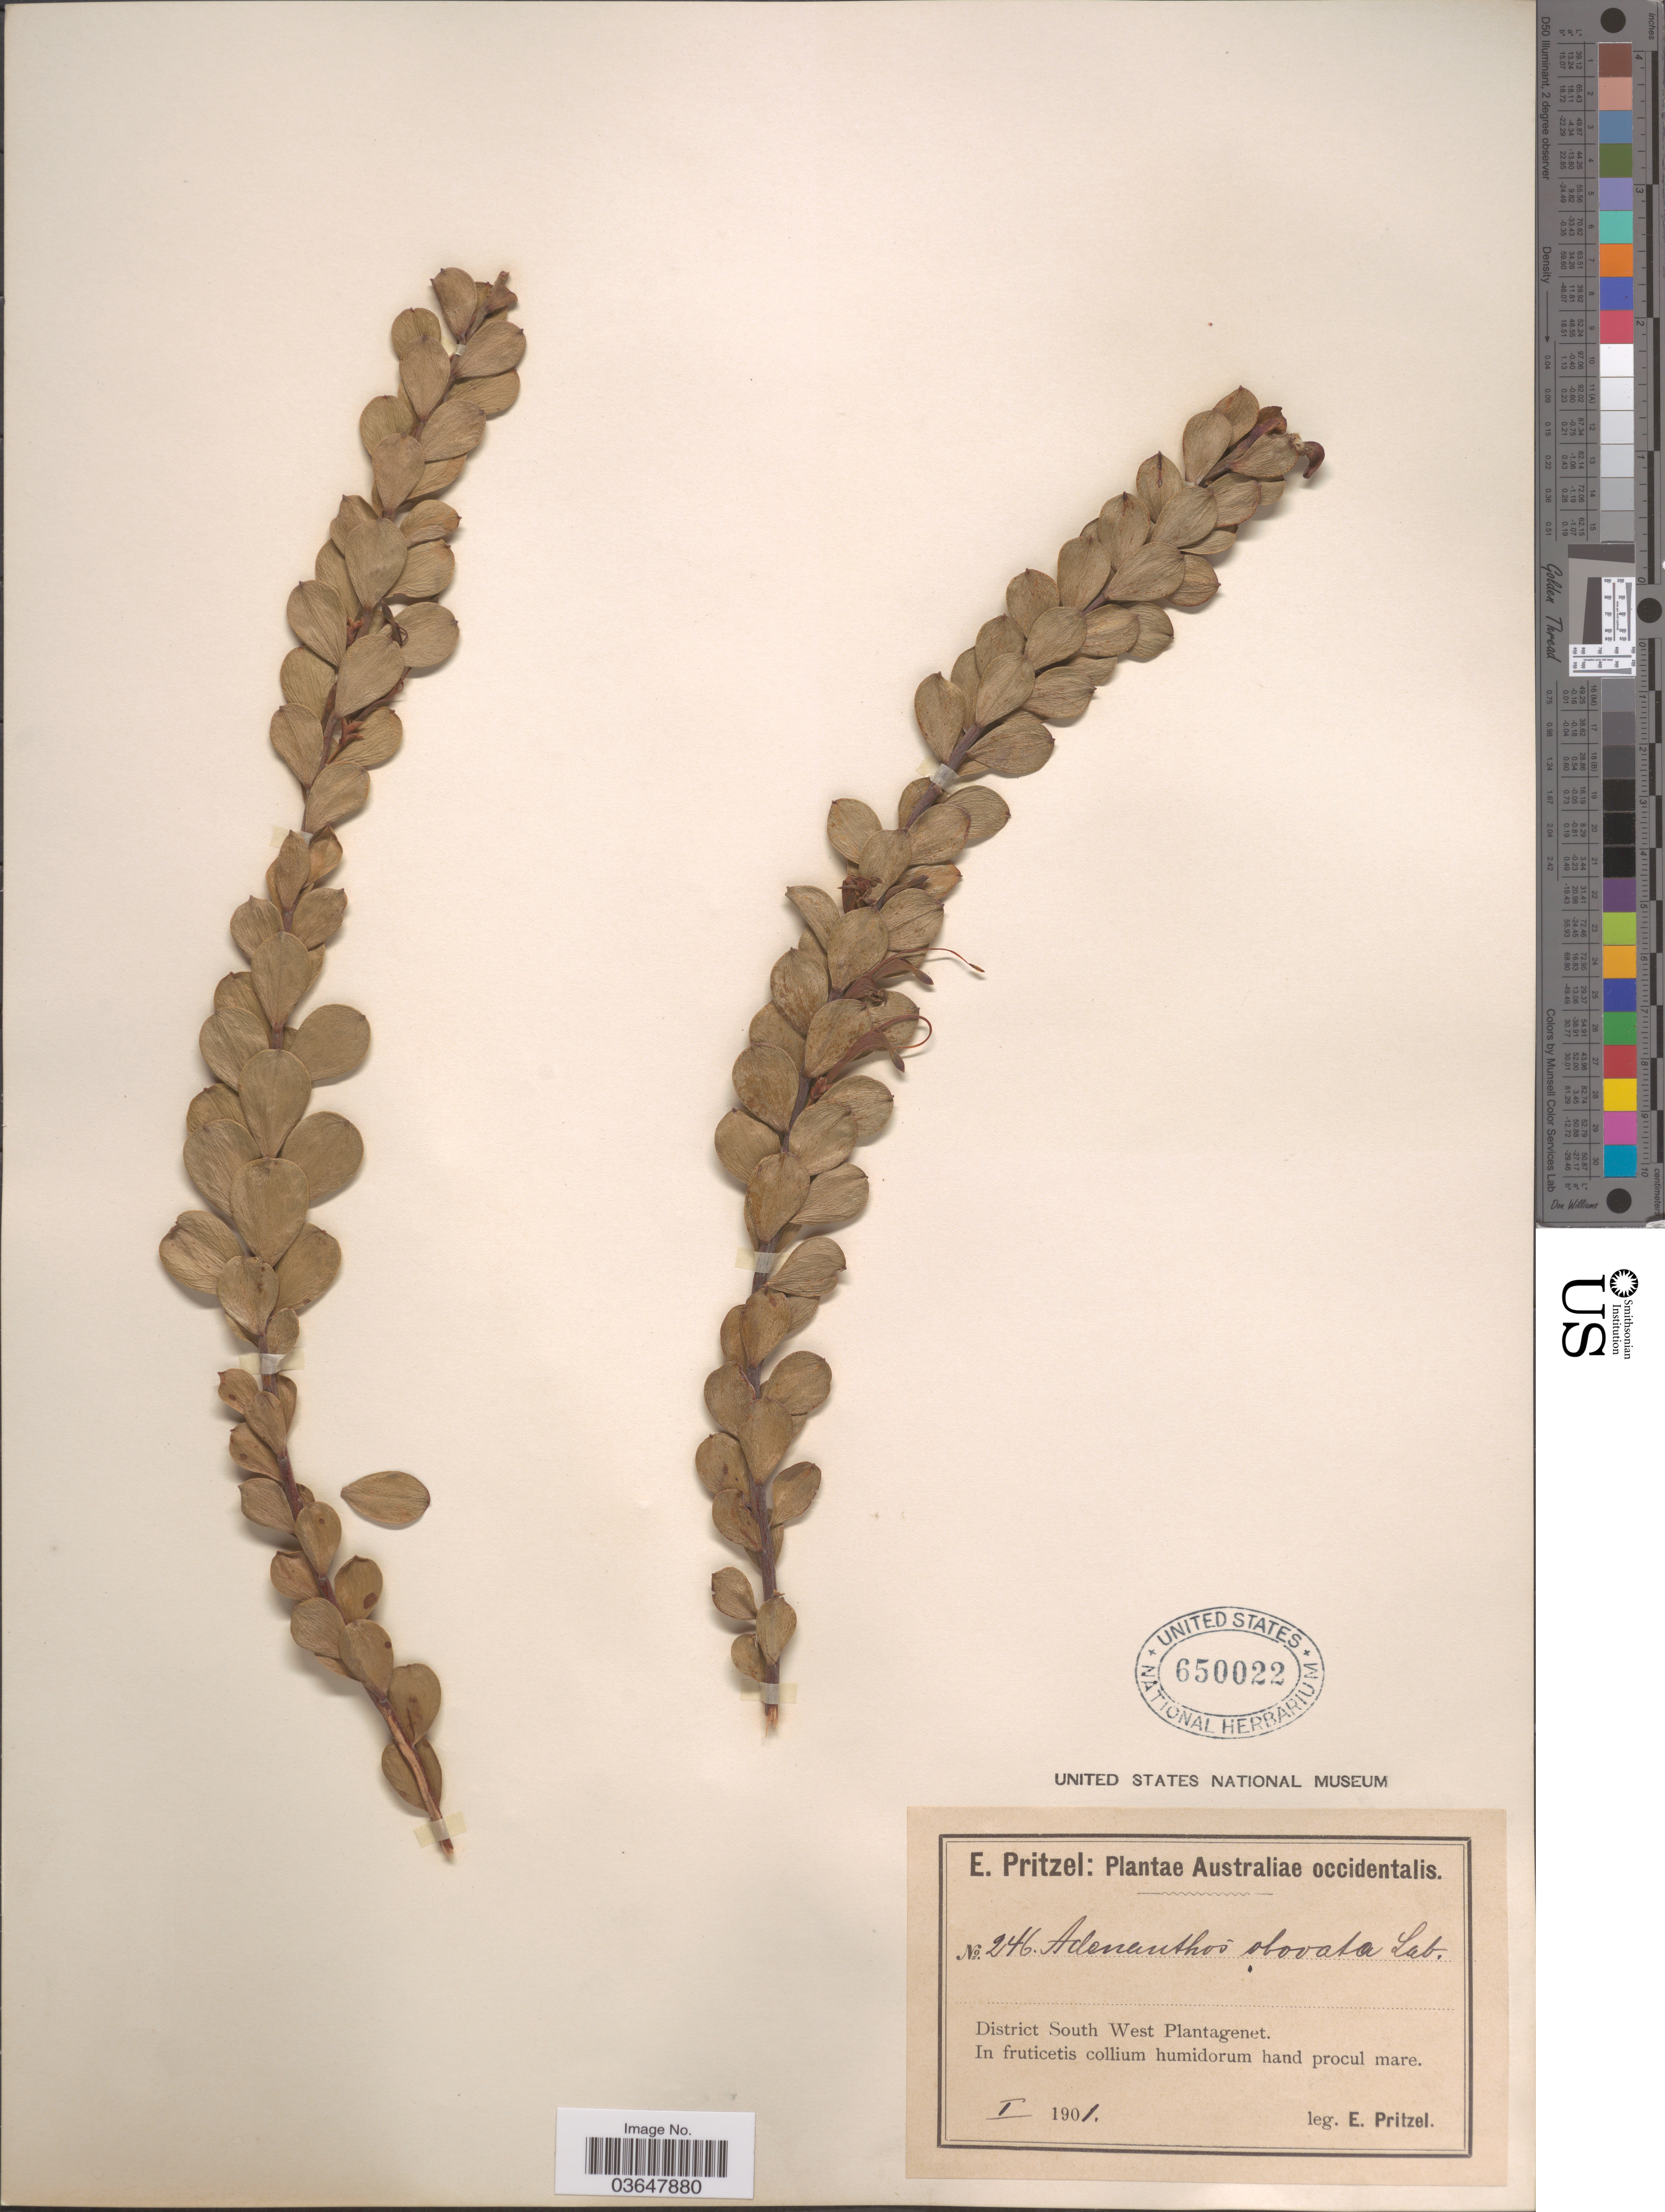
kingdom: Plantae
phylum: Tracheophyta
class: Magnoliopsida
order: Proteales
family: Proteaceae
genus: Adenanthos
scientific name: Adenanthos obovatus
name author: Labill.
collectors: E. G. Pritzel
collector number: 246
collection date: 1901-01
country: Australia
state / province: Western Australia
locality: Australiae occidentalis. District South West Plantagenet.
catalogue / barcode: US 650022